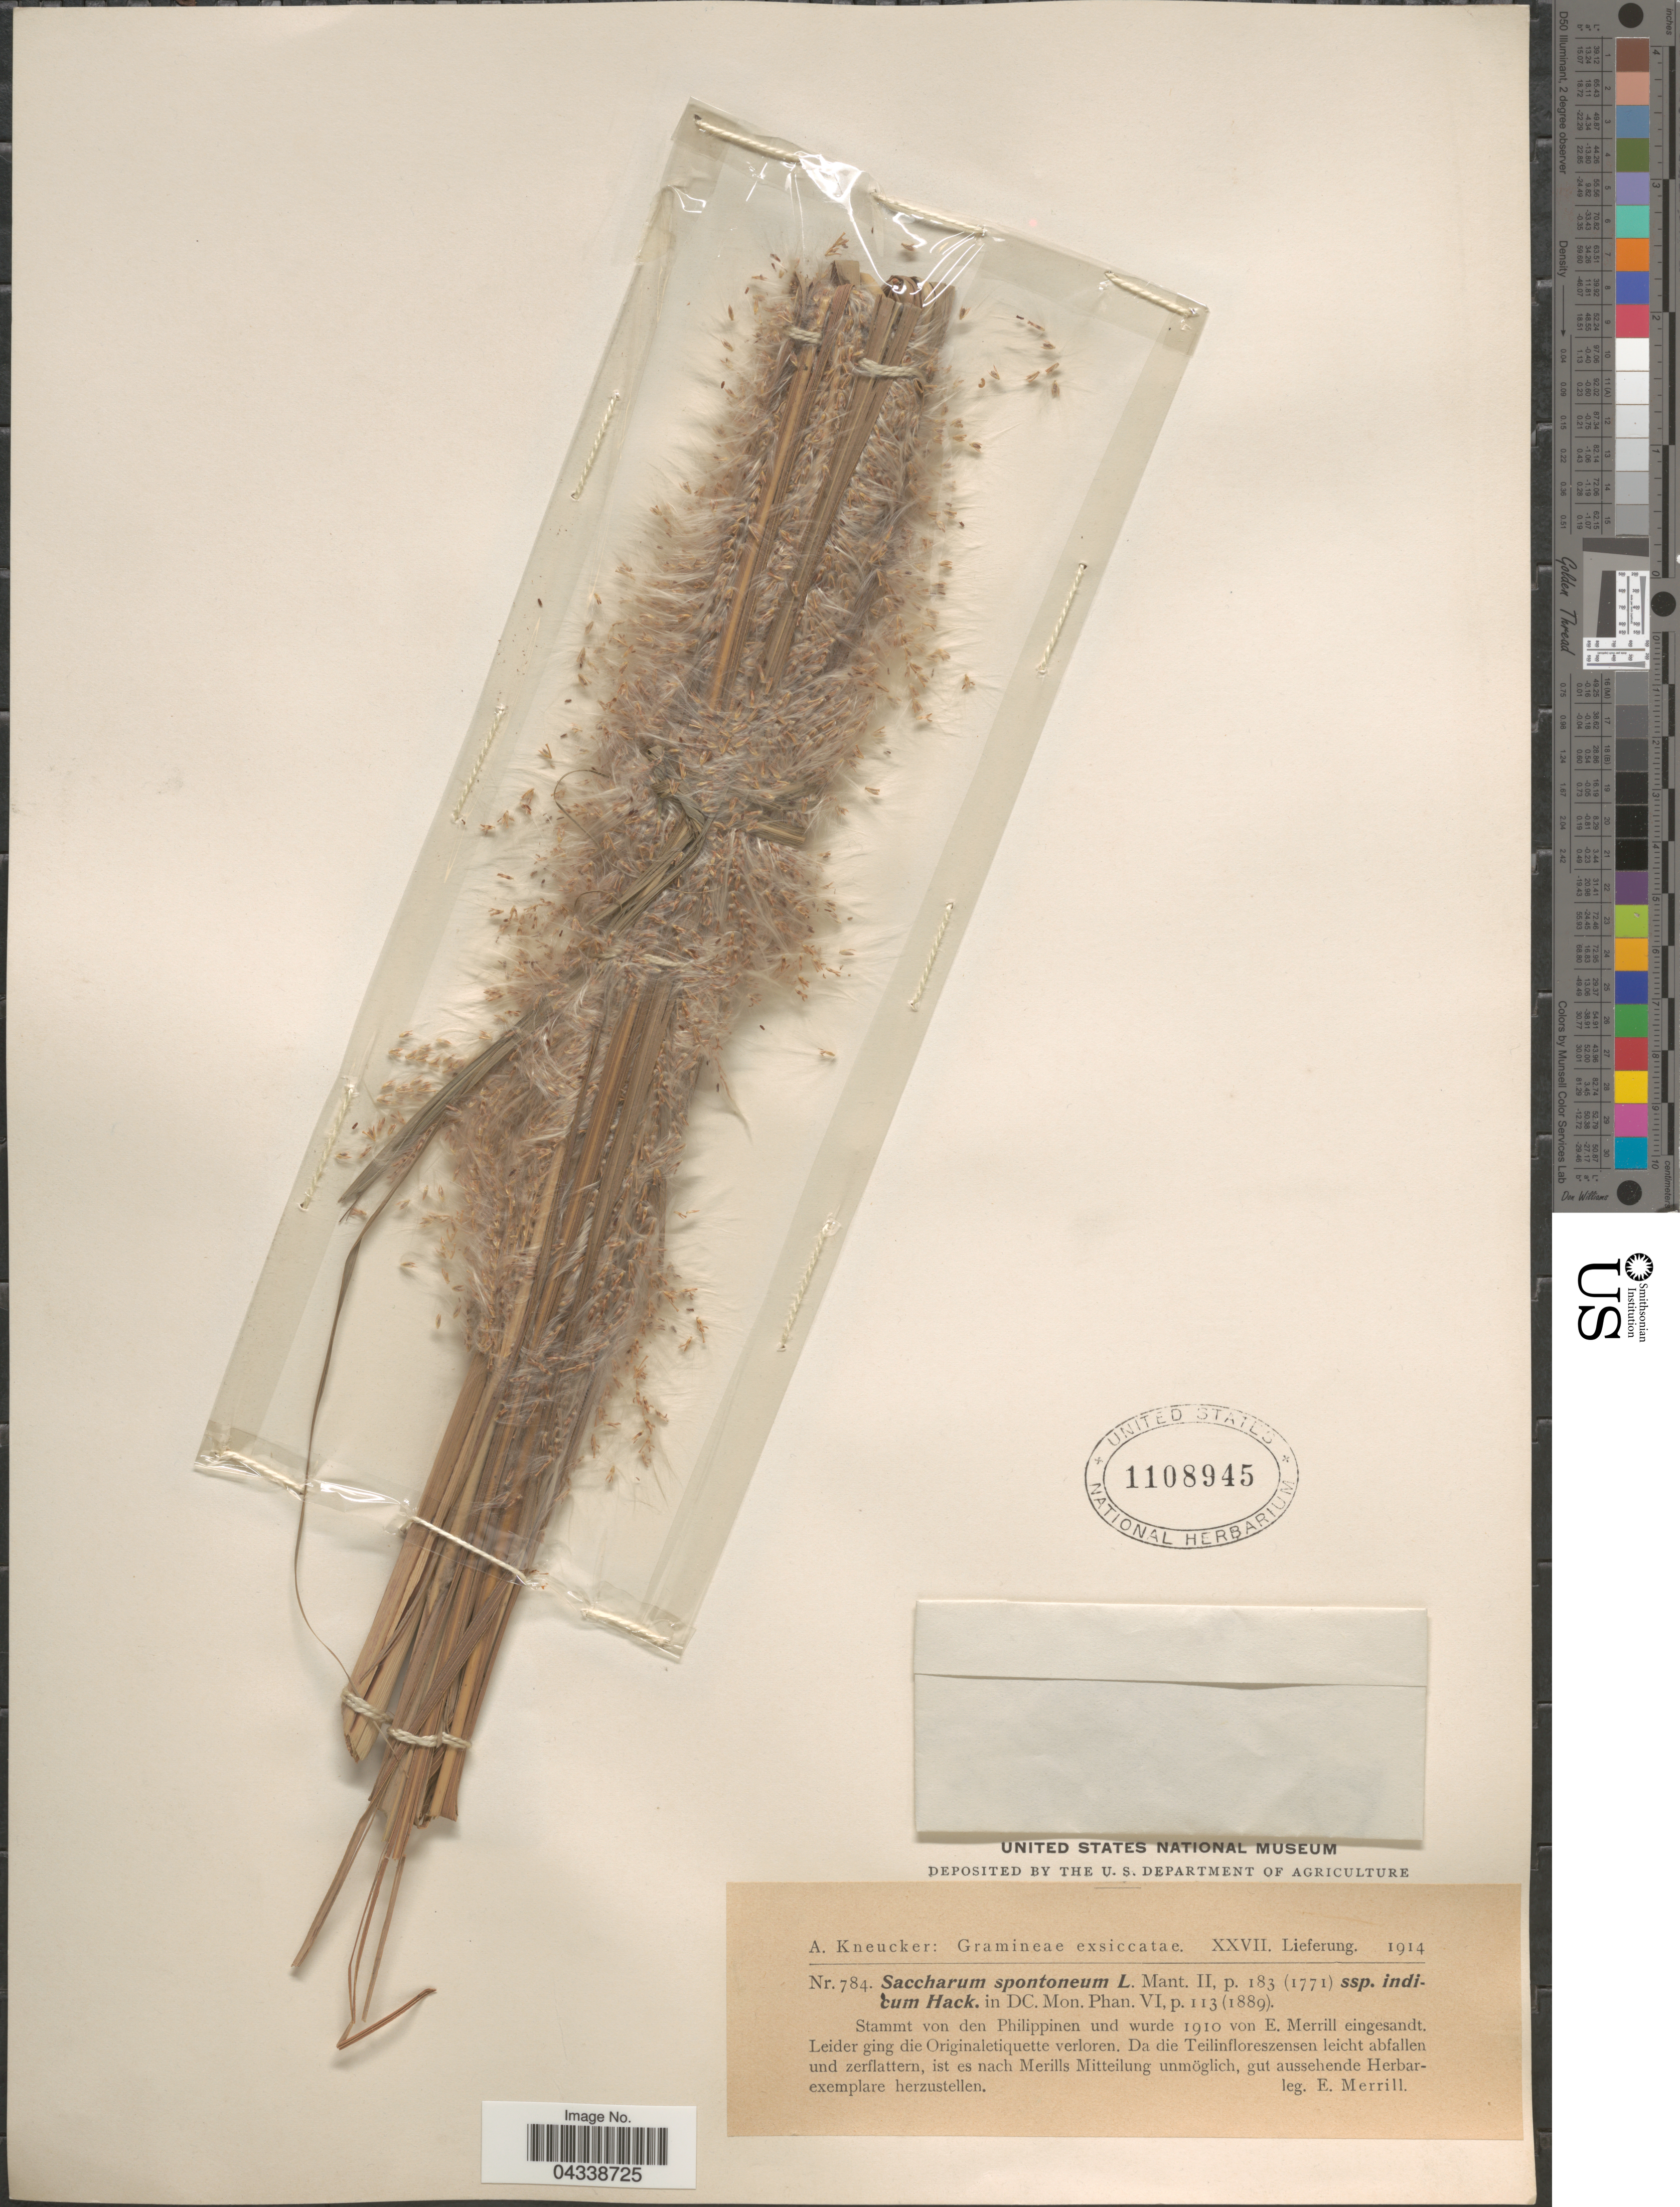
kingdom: Plantae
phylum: Tracheophyta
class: Liliopsida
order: Poales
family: Poaceae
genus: Saccharum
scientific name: Saccharum spontaneum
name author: L.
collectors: E. Merrill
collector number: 784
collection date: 1910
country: Philippines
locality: Stammt von den Philippinen und wurde.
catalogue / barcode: US 1108945